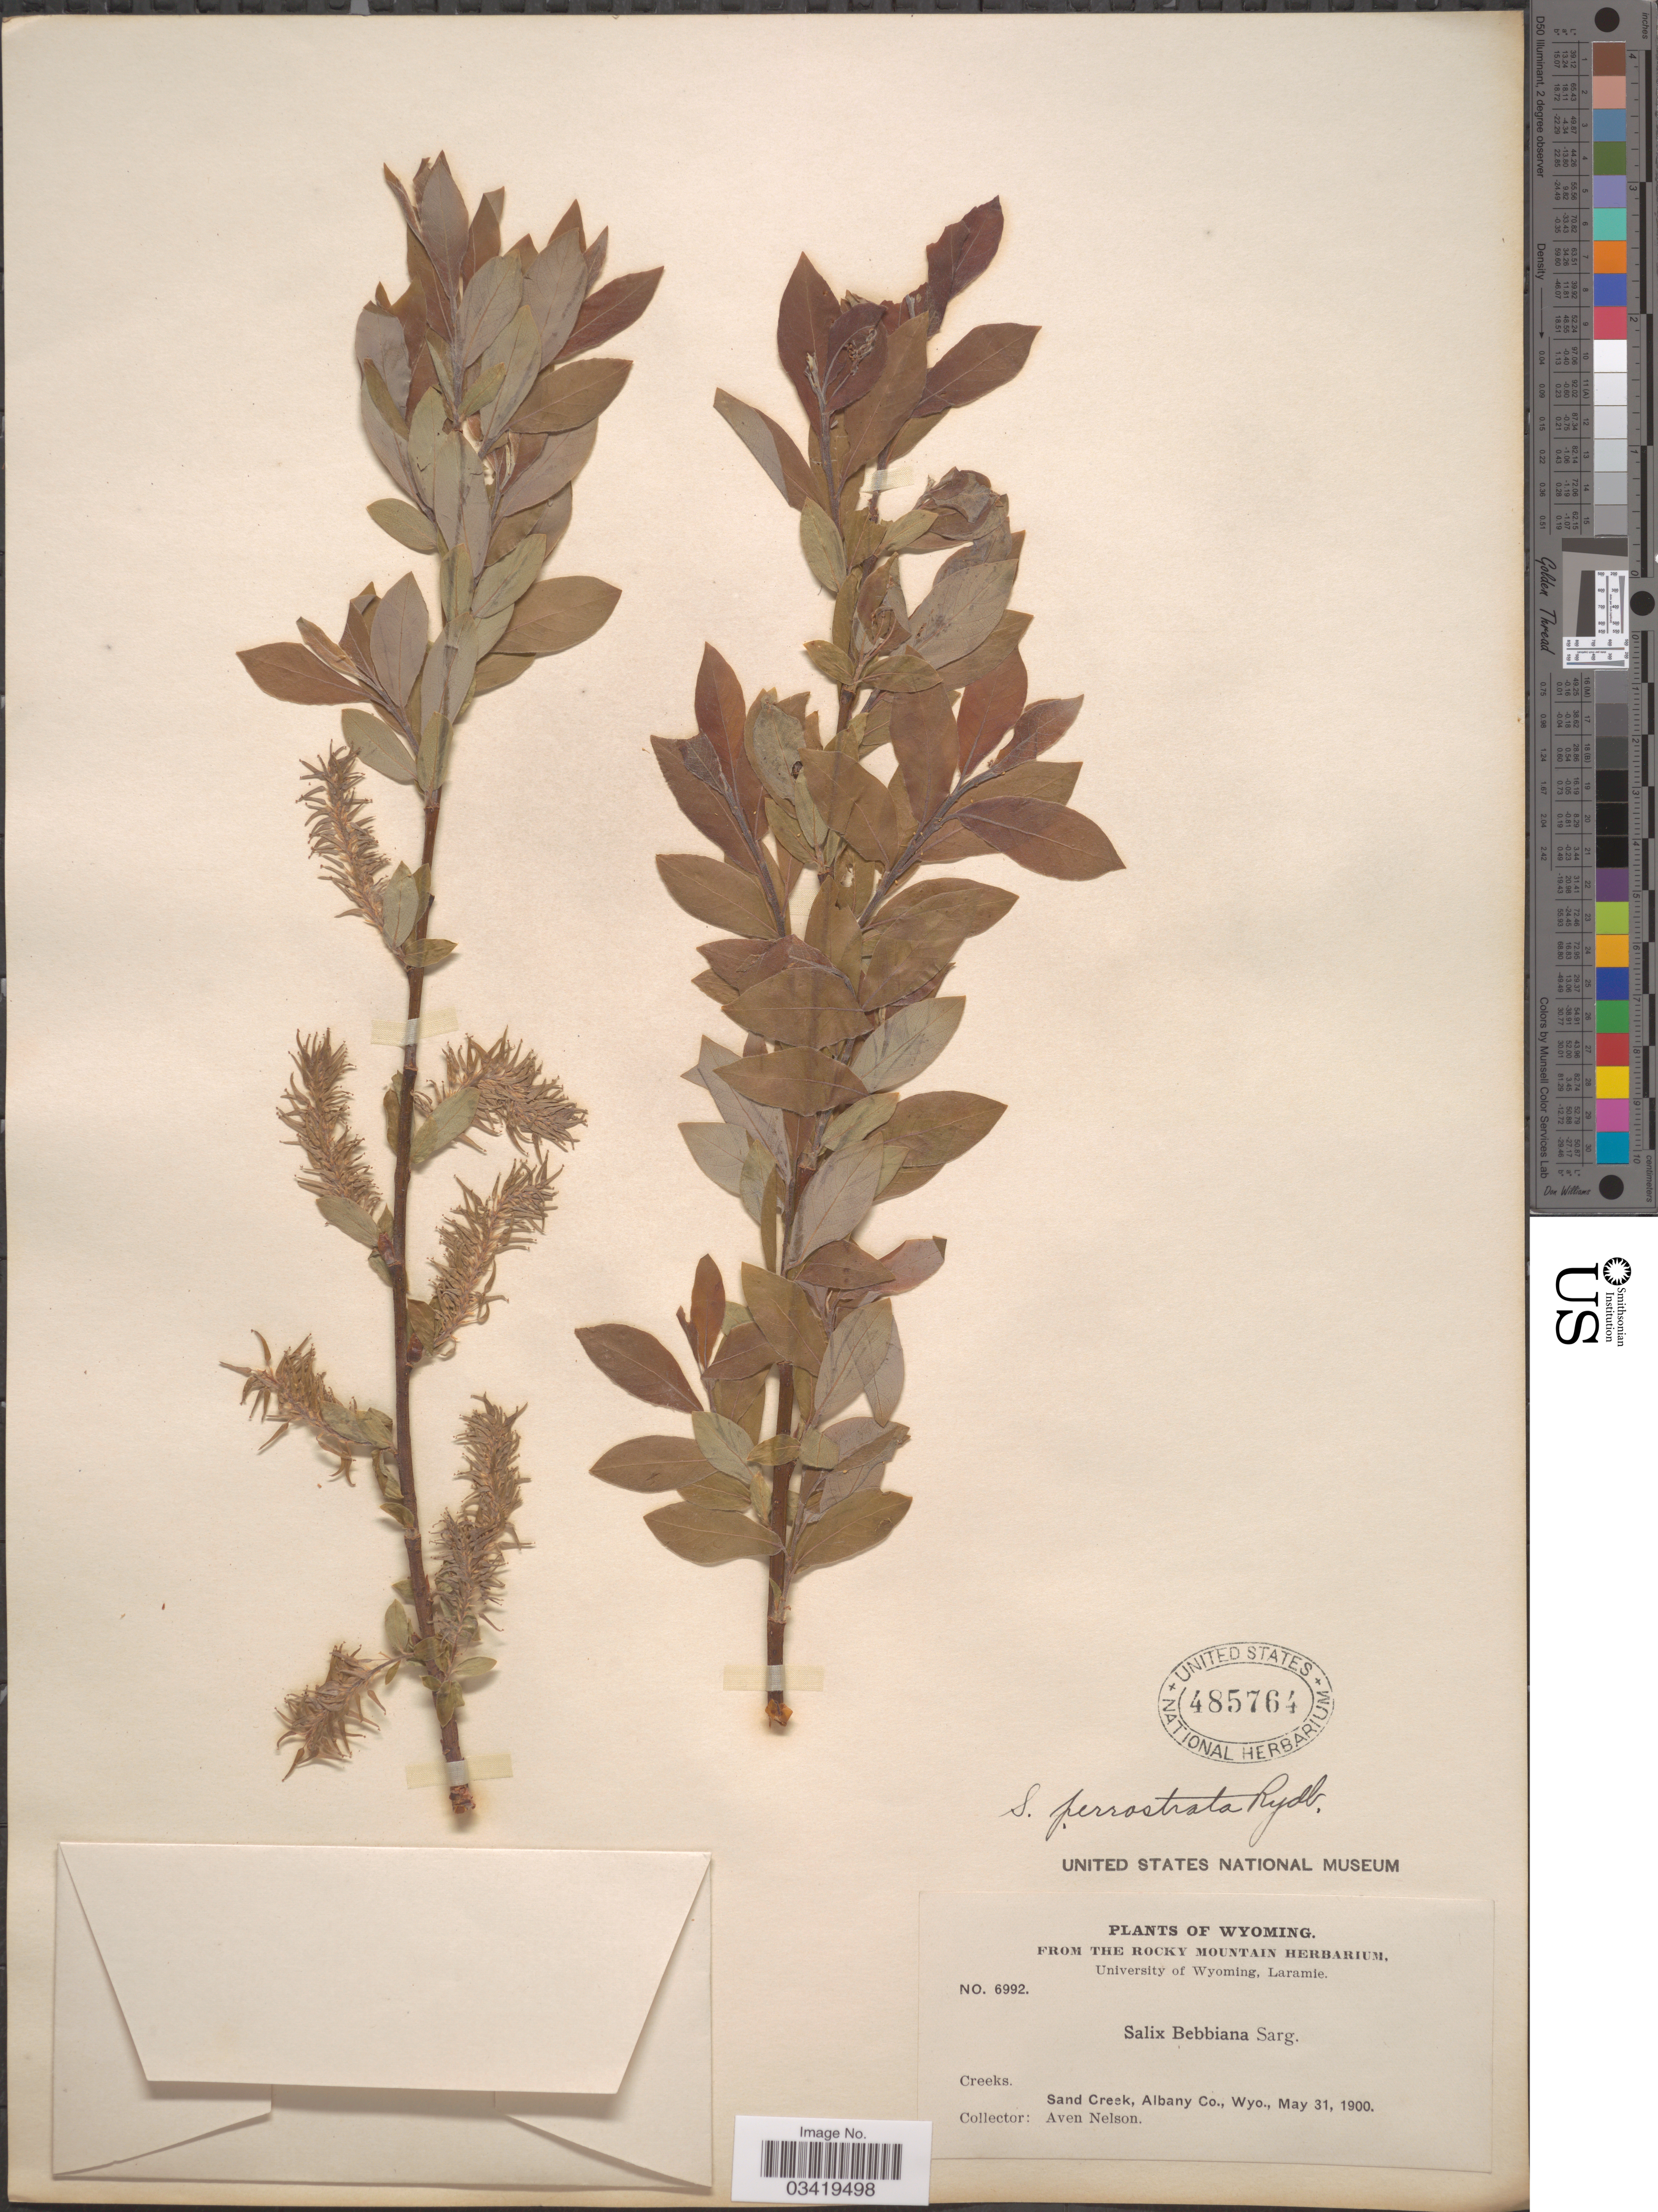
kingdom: Plantae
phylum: Tracheophyta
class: Magnoliopsida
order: Malpighiales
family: Salicaceae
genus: Salix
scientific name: Salix bebbiana var. perrostrata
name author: Sarg.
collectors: A. Nelson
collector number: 6992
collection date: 1900-05-31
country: United States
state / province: Wyoming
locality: Sand Creek, Albany Co.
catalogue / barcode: US 4857